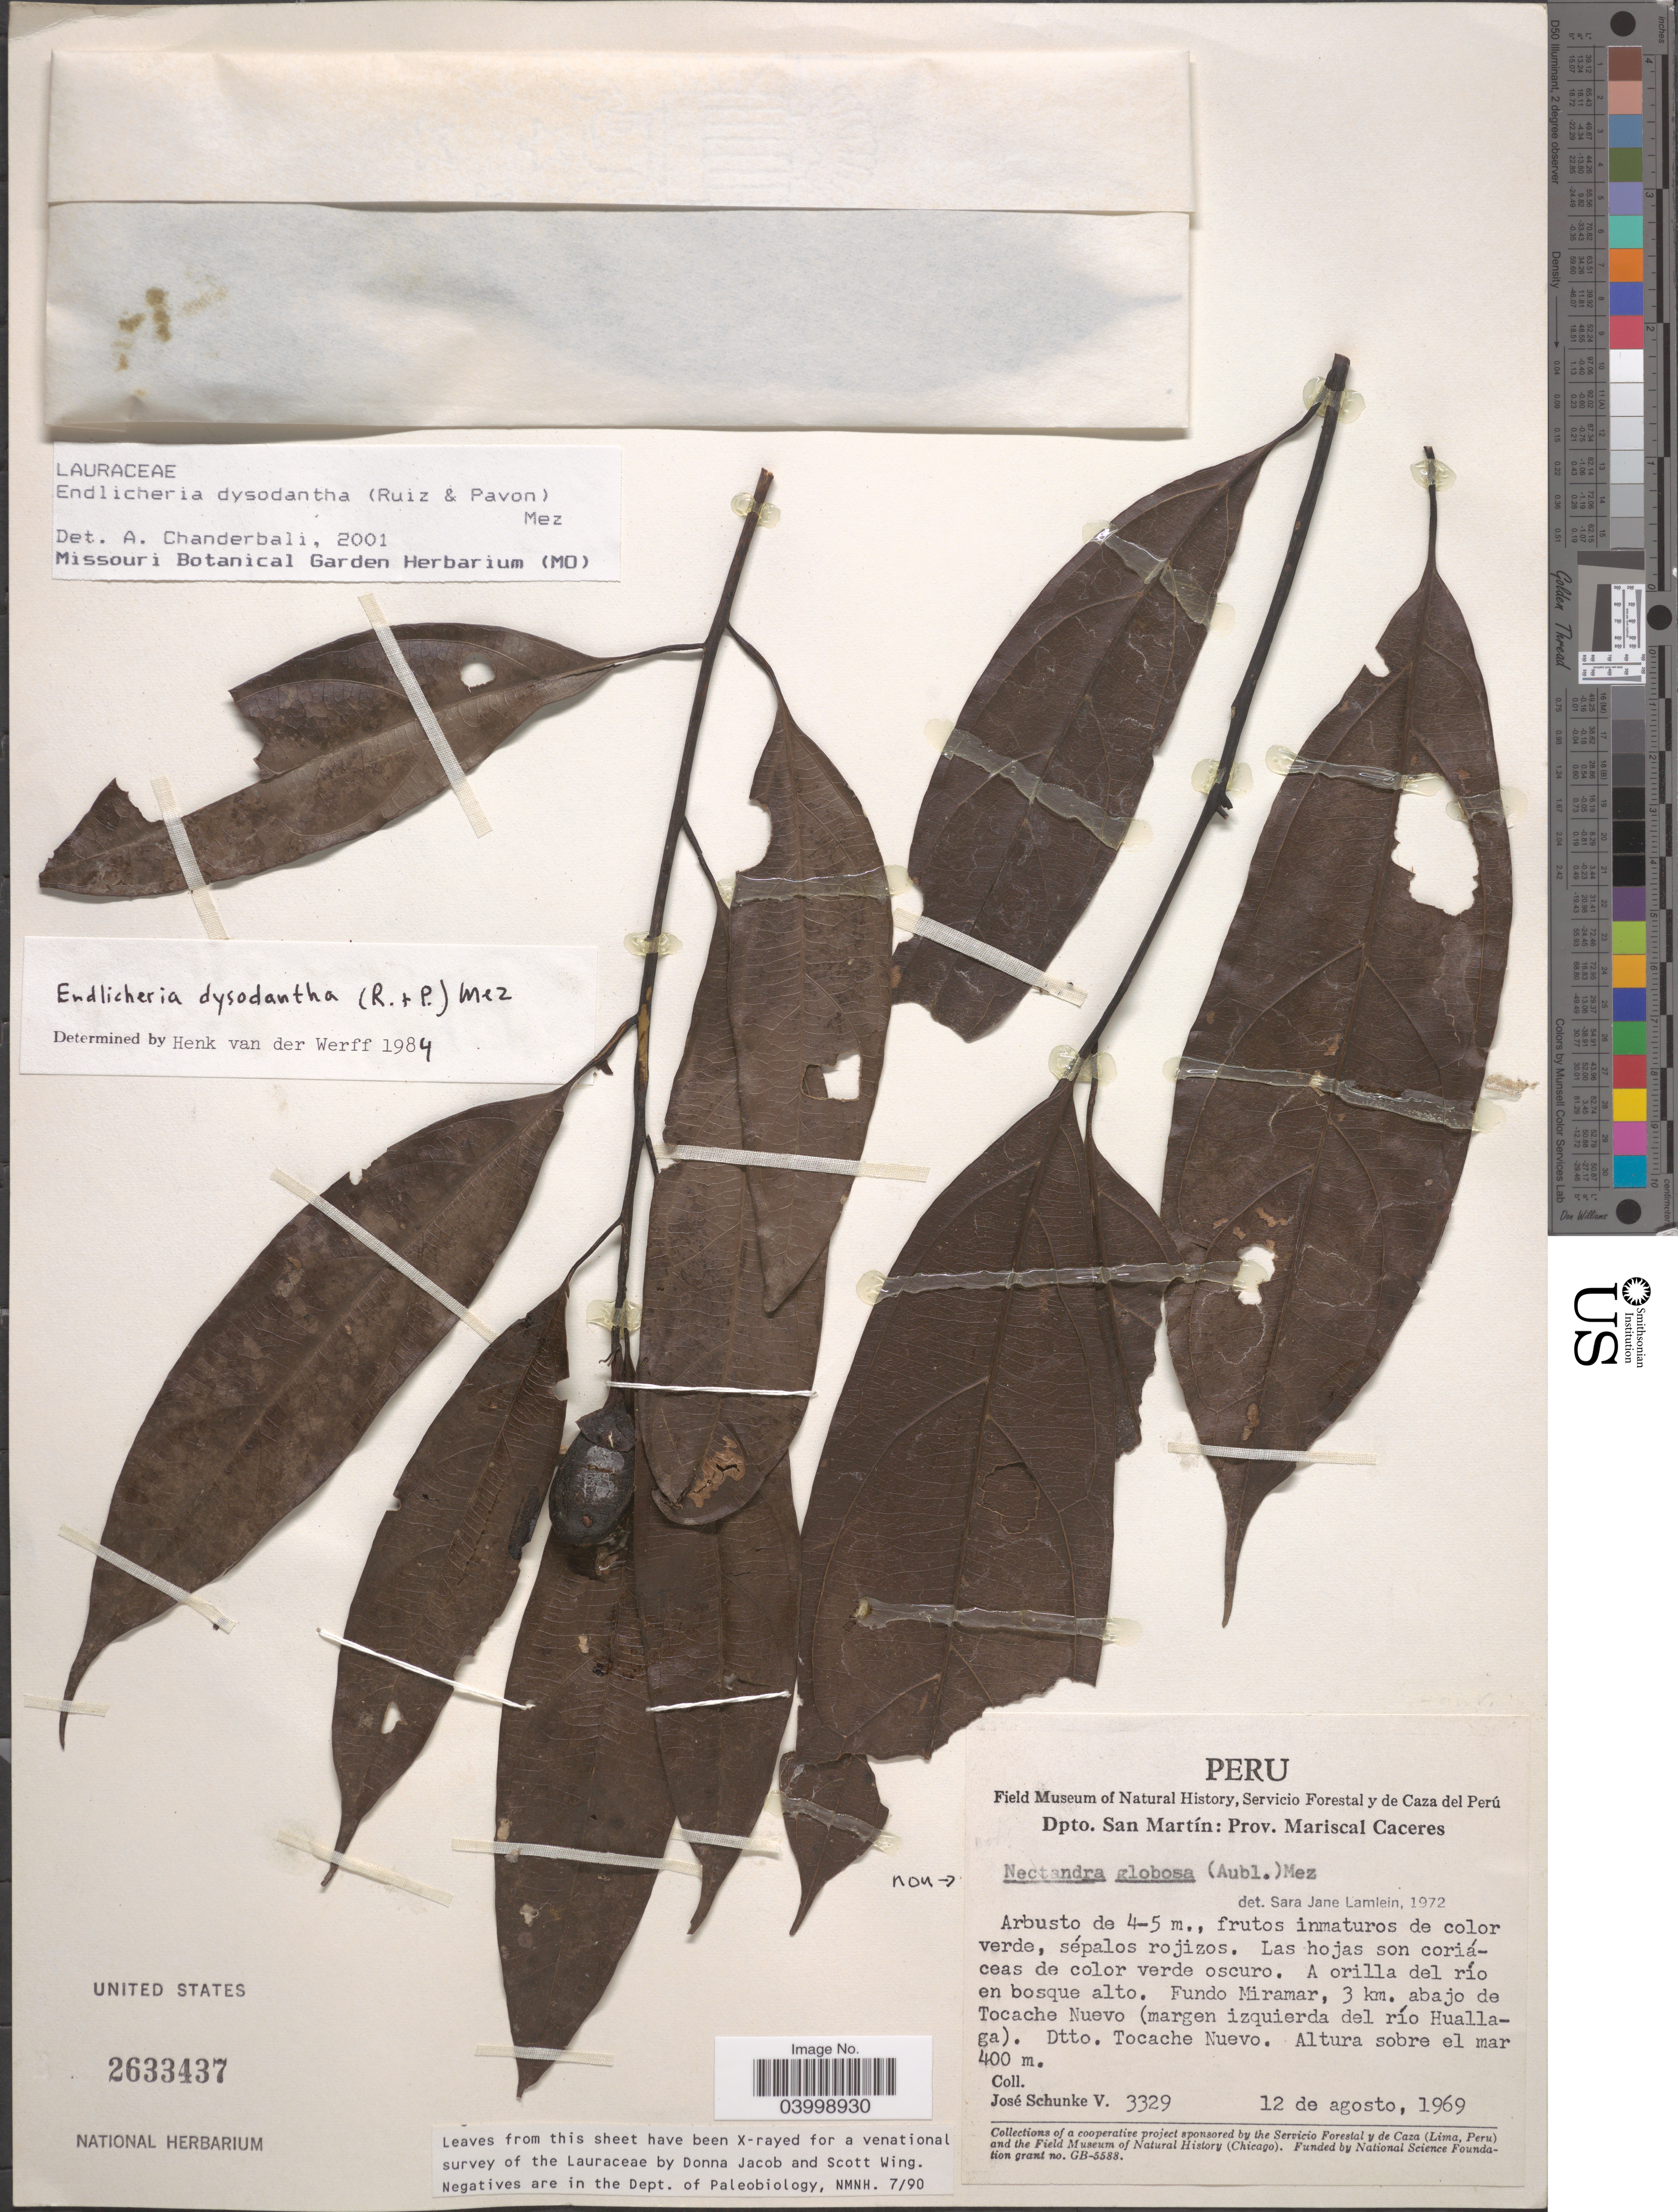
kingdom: Plantae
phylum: Tracheophyta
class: Magnoliopsida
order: Laurales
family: Lauraceae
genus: Endlicheria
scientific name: Endlicheria dysodantha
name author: Mez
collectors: J. Schunke Vigo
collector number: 3329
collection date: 1969-08-12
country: Peru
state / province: San Martín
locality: Dpto. San Martín: Prov. Mariscal Caceres. Fundo Miramar, 3 km. abajo de Tocache Nuevo (margen izquierda del río Huallaga). Dtto. Tocache Nuevo.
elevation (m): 400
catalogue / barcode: US 2633437